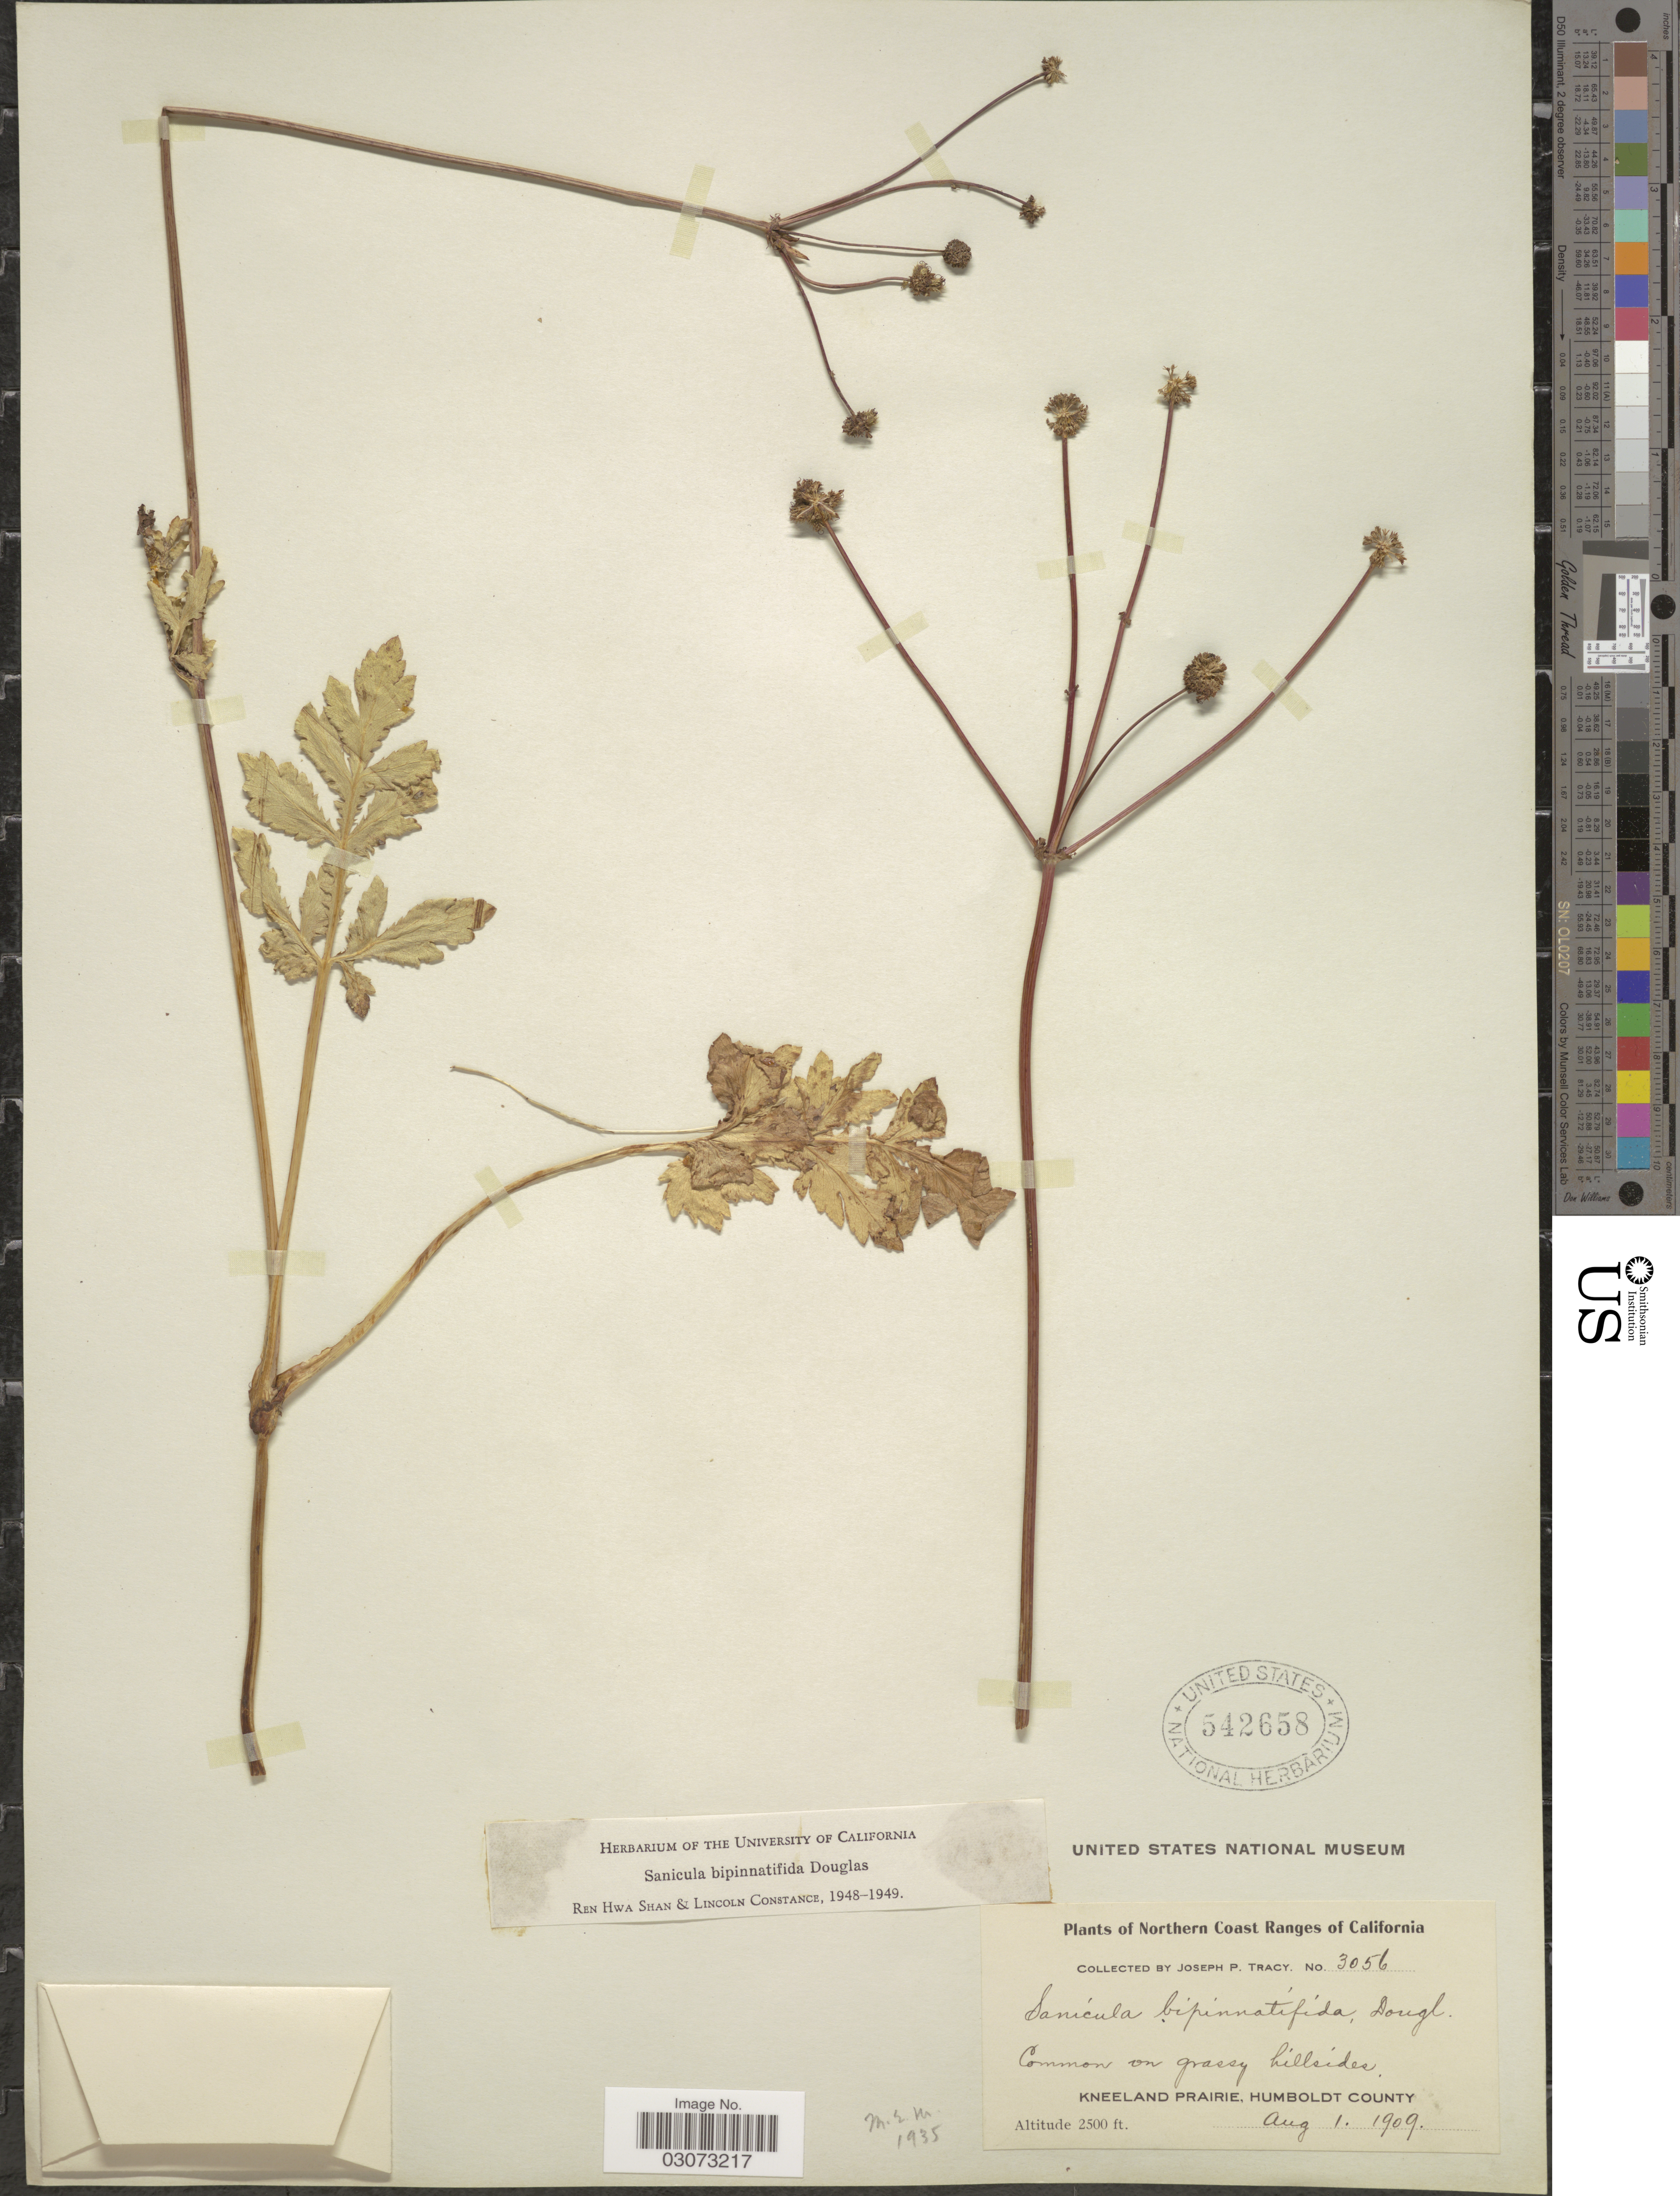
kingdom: Plantae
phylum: Tracheophyta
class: Magnoliopsida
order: Apiales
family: Apiaceae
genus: Sanicula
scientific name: Sanicula bipinnatifida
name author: Douglas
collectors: J. Tracy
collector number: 3056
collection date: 1909-08-01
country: United States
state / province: California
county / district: Humboldt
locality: Northern Coast Ranges of California. Kneeland prairie, Humboldt County.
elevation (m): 762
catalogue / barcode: US 542658